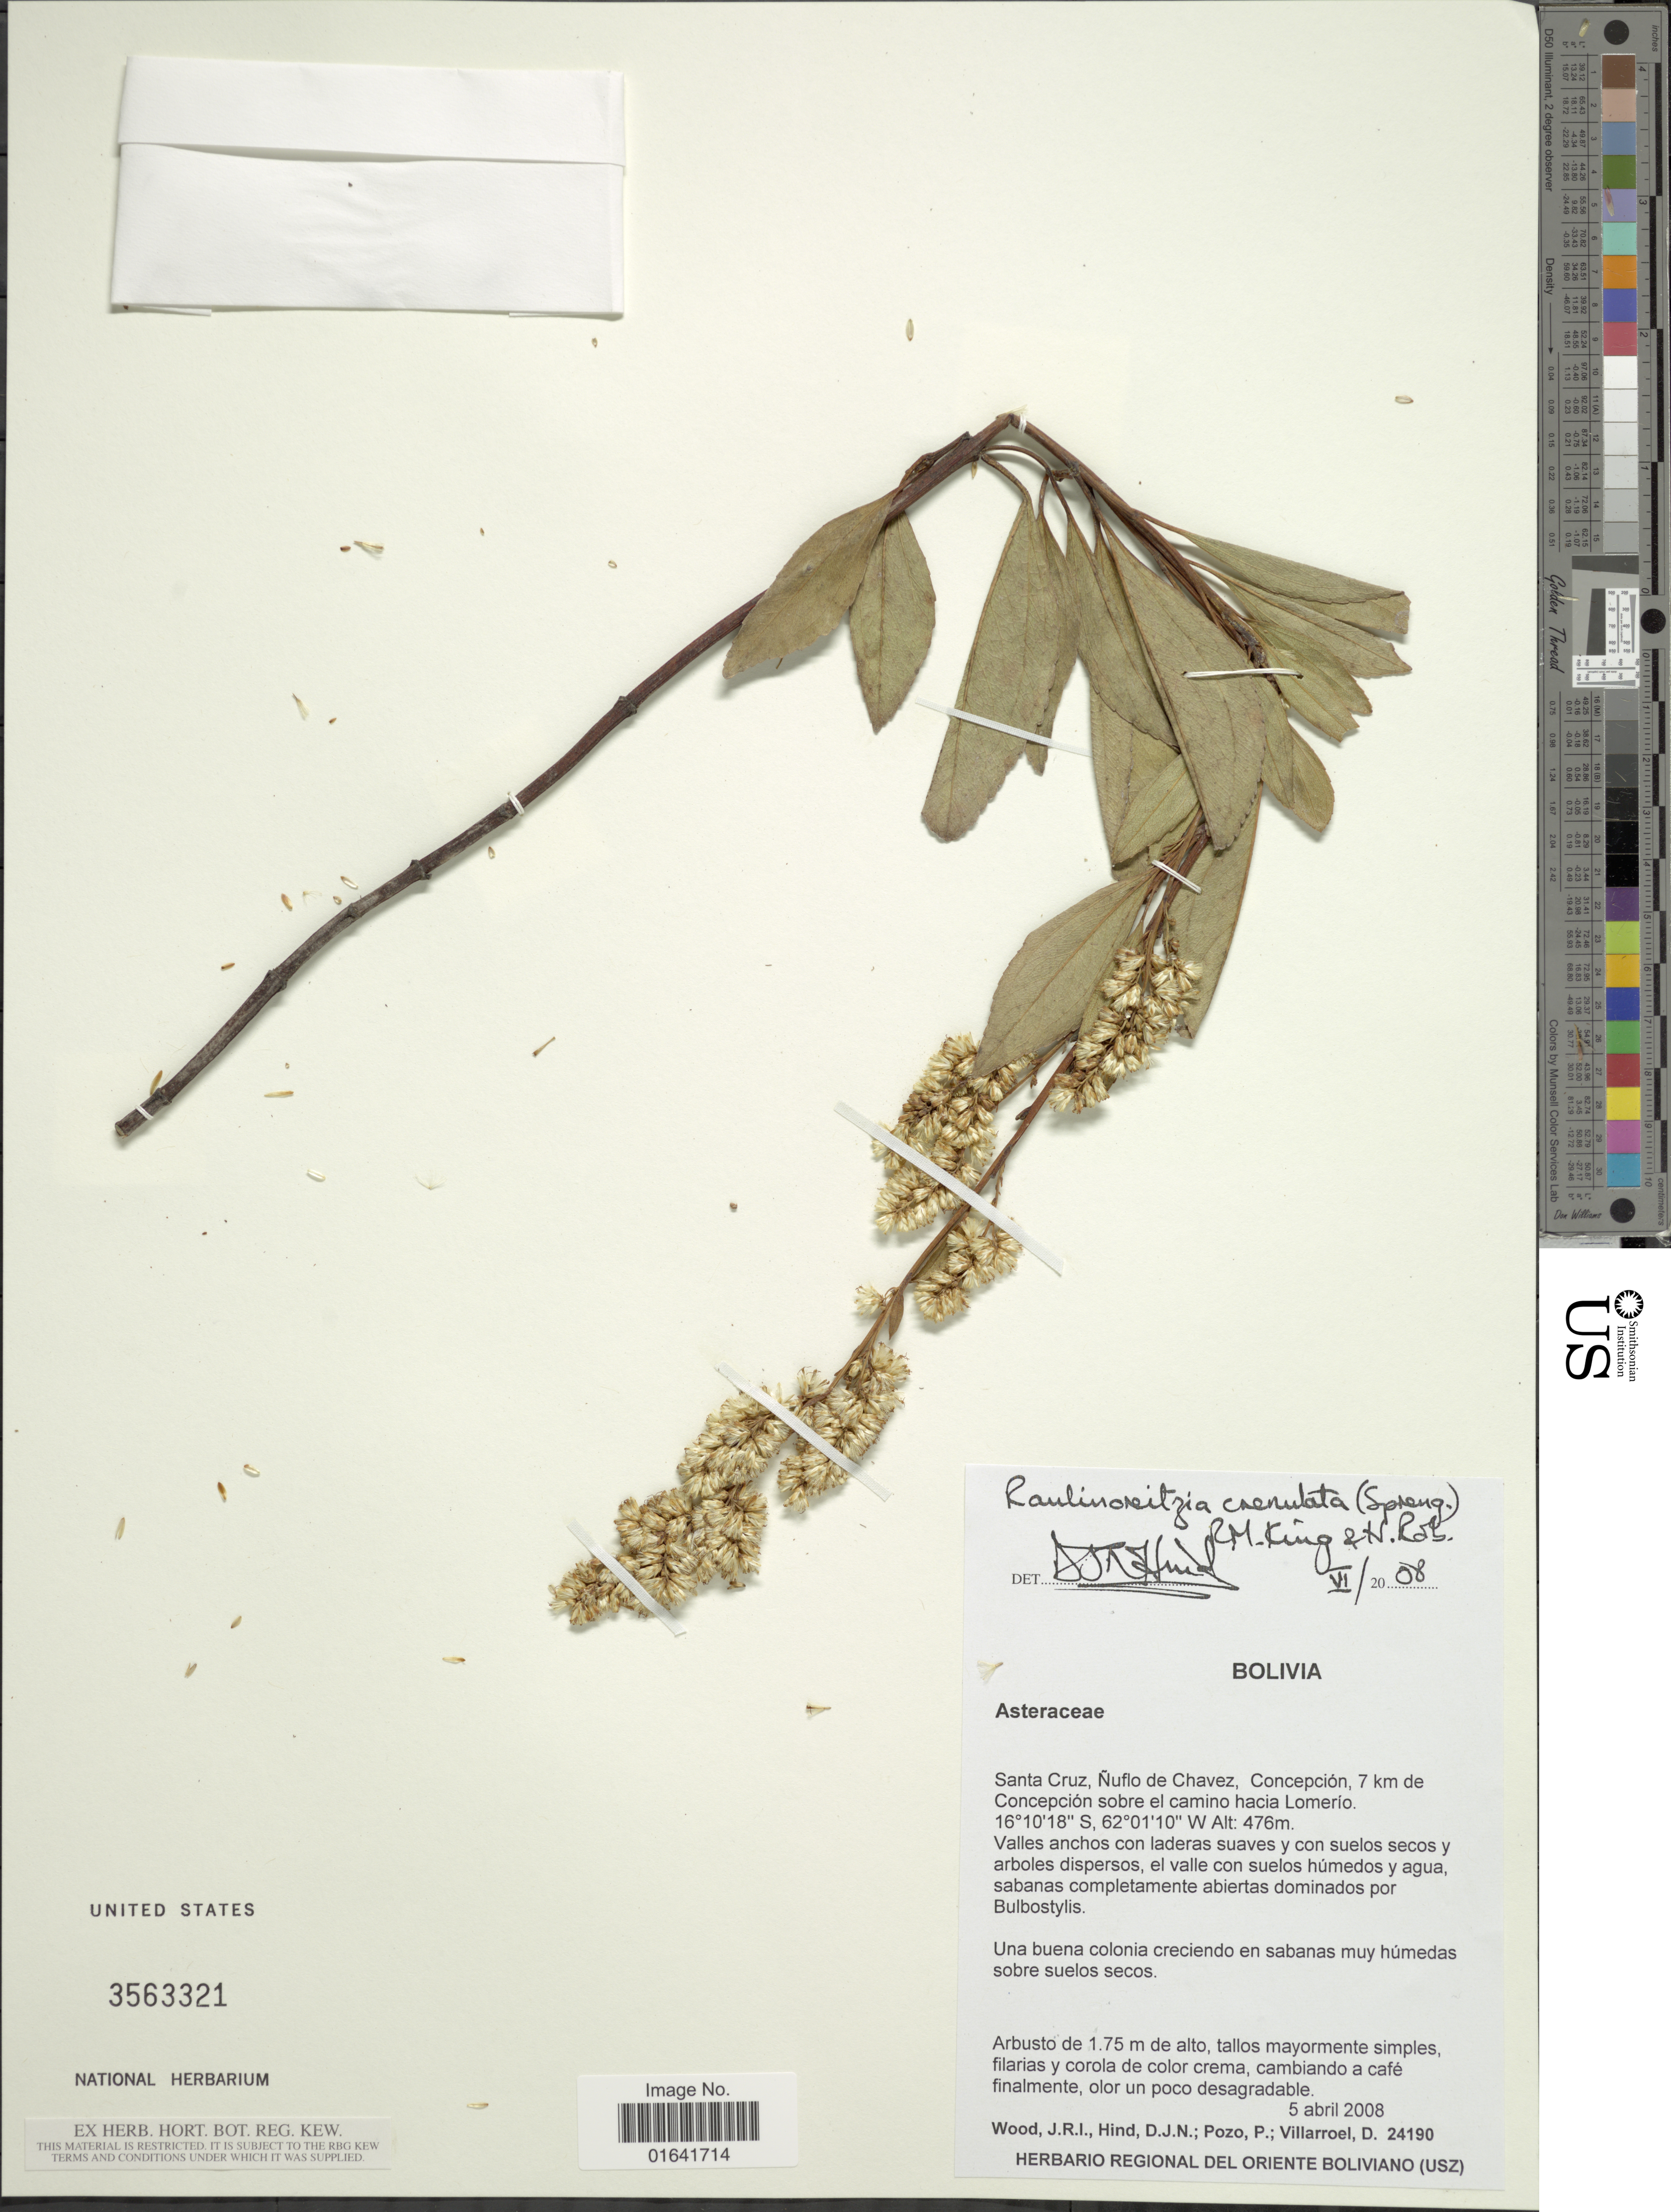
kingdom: Plantae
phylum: Tracheophyta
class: Magnoliopsida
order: Asterales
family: Asteraceae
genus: Raulinoreitzia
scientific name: Raulinoreitzia crenulata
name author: (Spreng.) R.M. King & H. Rob.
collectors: J. R. I. Wood, D. J. N. Hind, P. Pozo & D. Villarroel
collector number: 24190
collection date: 2008-04-05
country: Bolivia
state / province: Santa Cruz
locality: Nuflo de Chavez, Concepcion, 7 km de Concepcion sobre el camino hacia Lomerio.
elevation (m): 476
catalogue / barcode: US 3563321